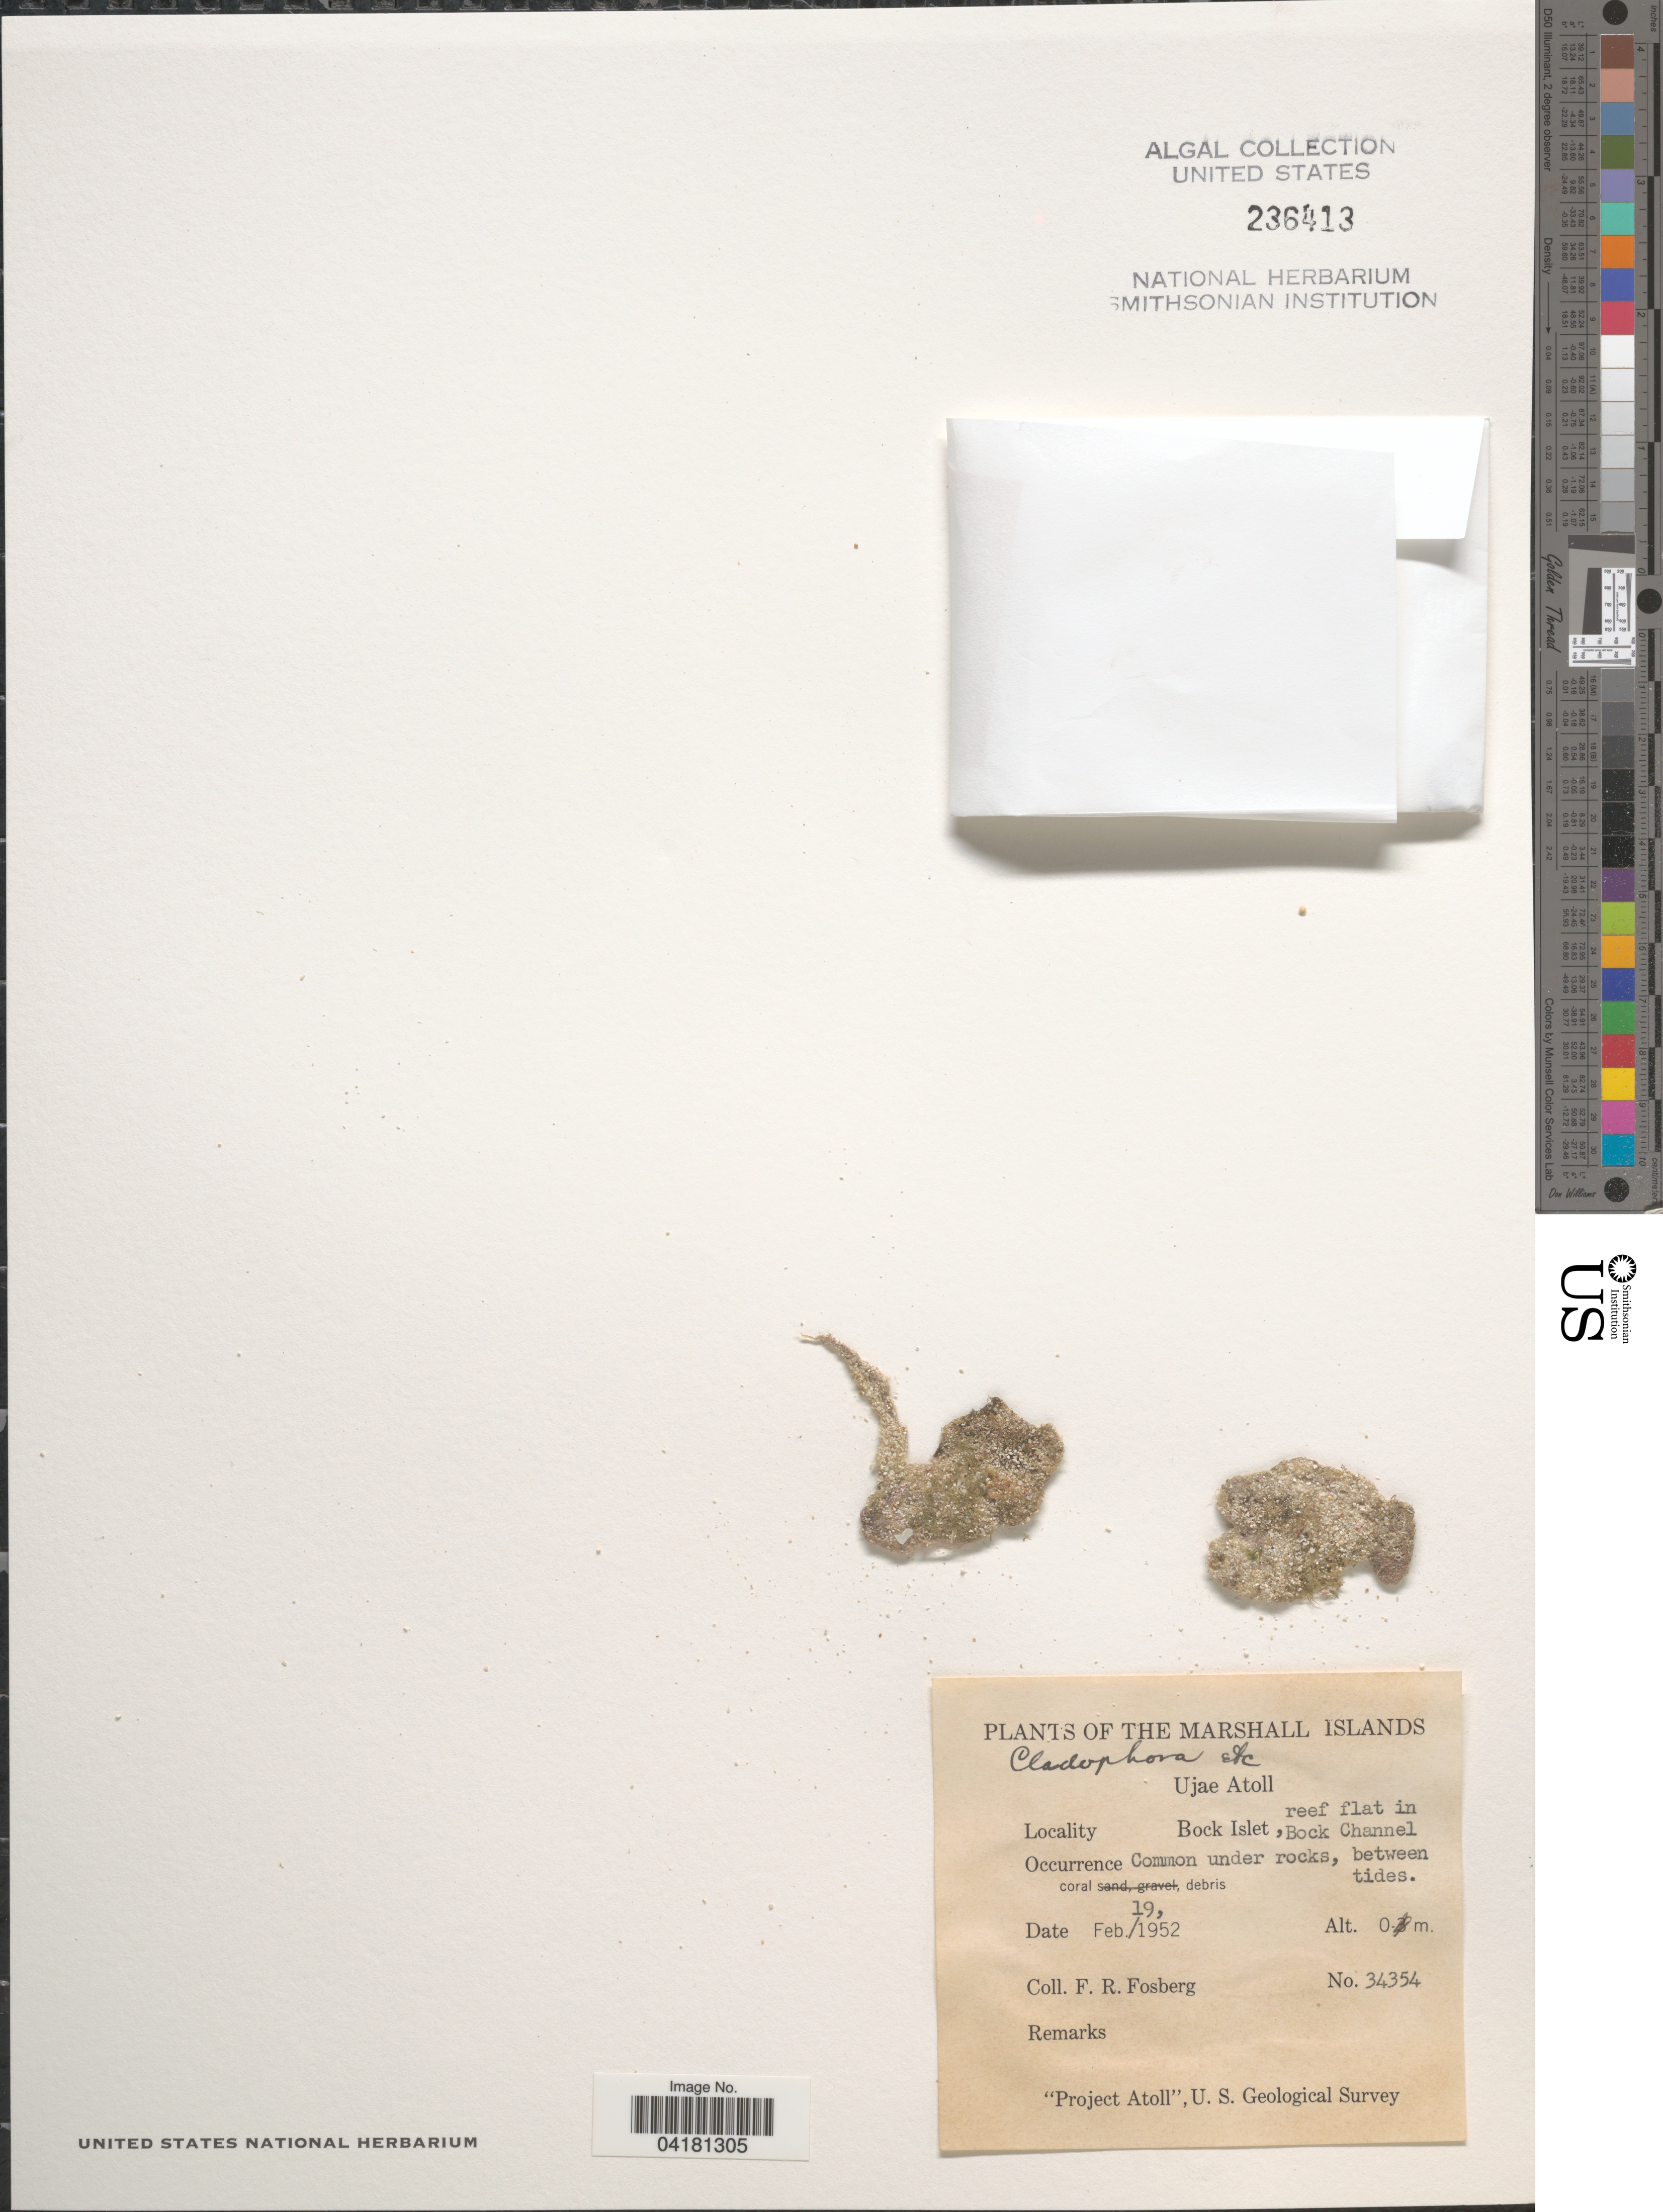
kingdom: Plantae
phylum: Chlorophyta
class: Ulvophyceae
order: Cladophorales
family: Cladophoraceae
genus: Cladophora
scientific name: Cladophora sp.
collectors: F. R. Fosberg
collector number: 34354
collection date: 1952-02-19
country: Marshall Islands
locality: Ujae Atoll. Bock Islet, reef flat in Bock Channel. "Project Atoll", U. S. Geological Survey.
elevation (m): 0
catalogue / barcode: US 236413